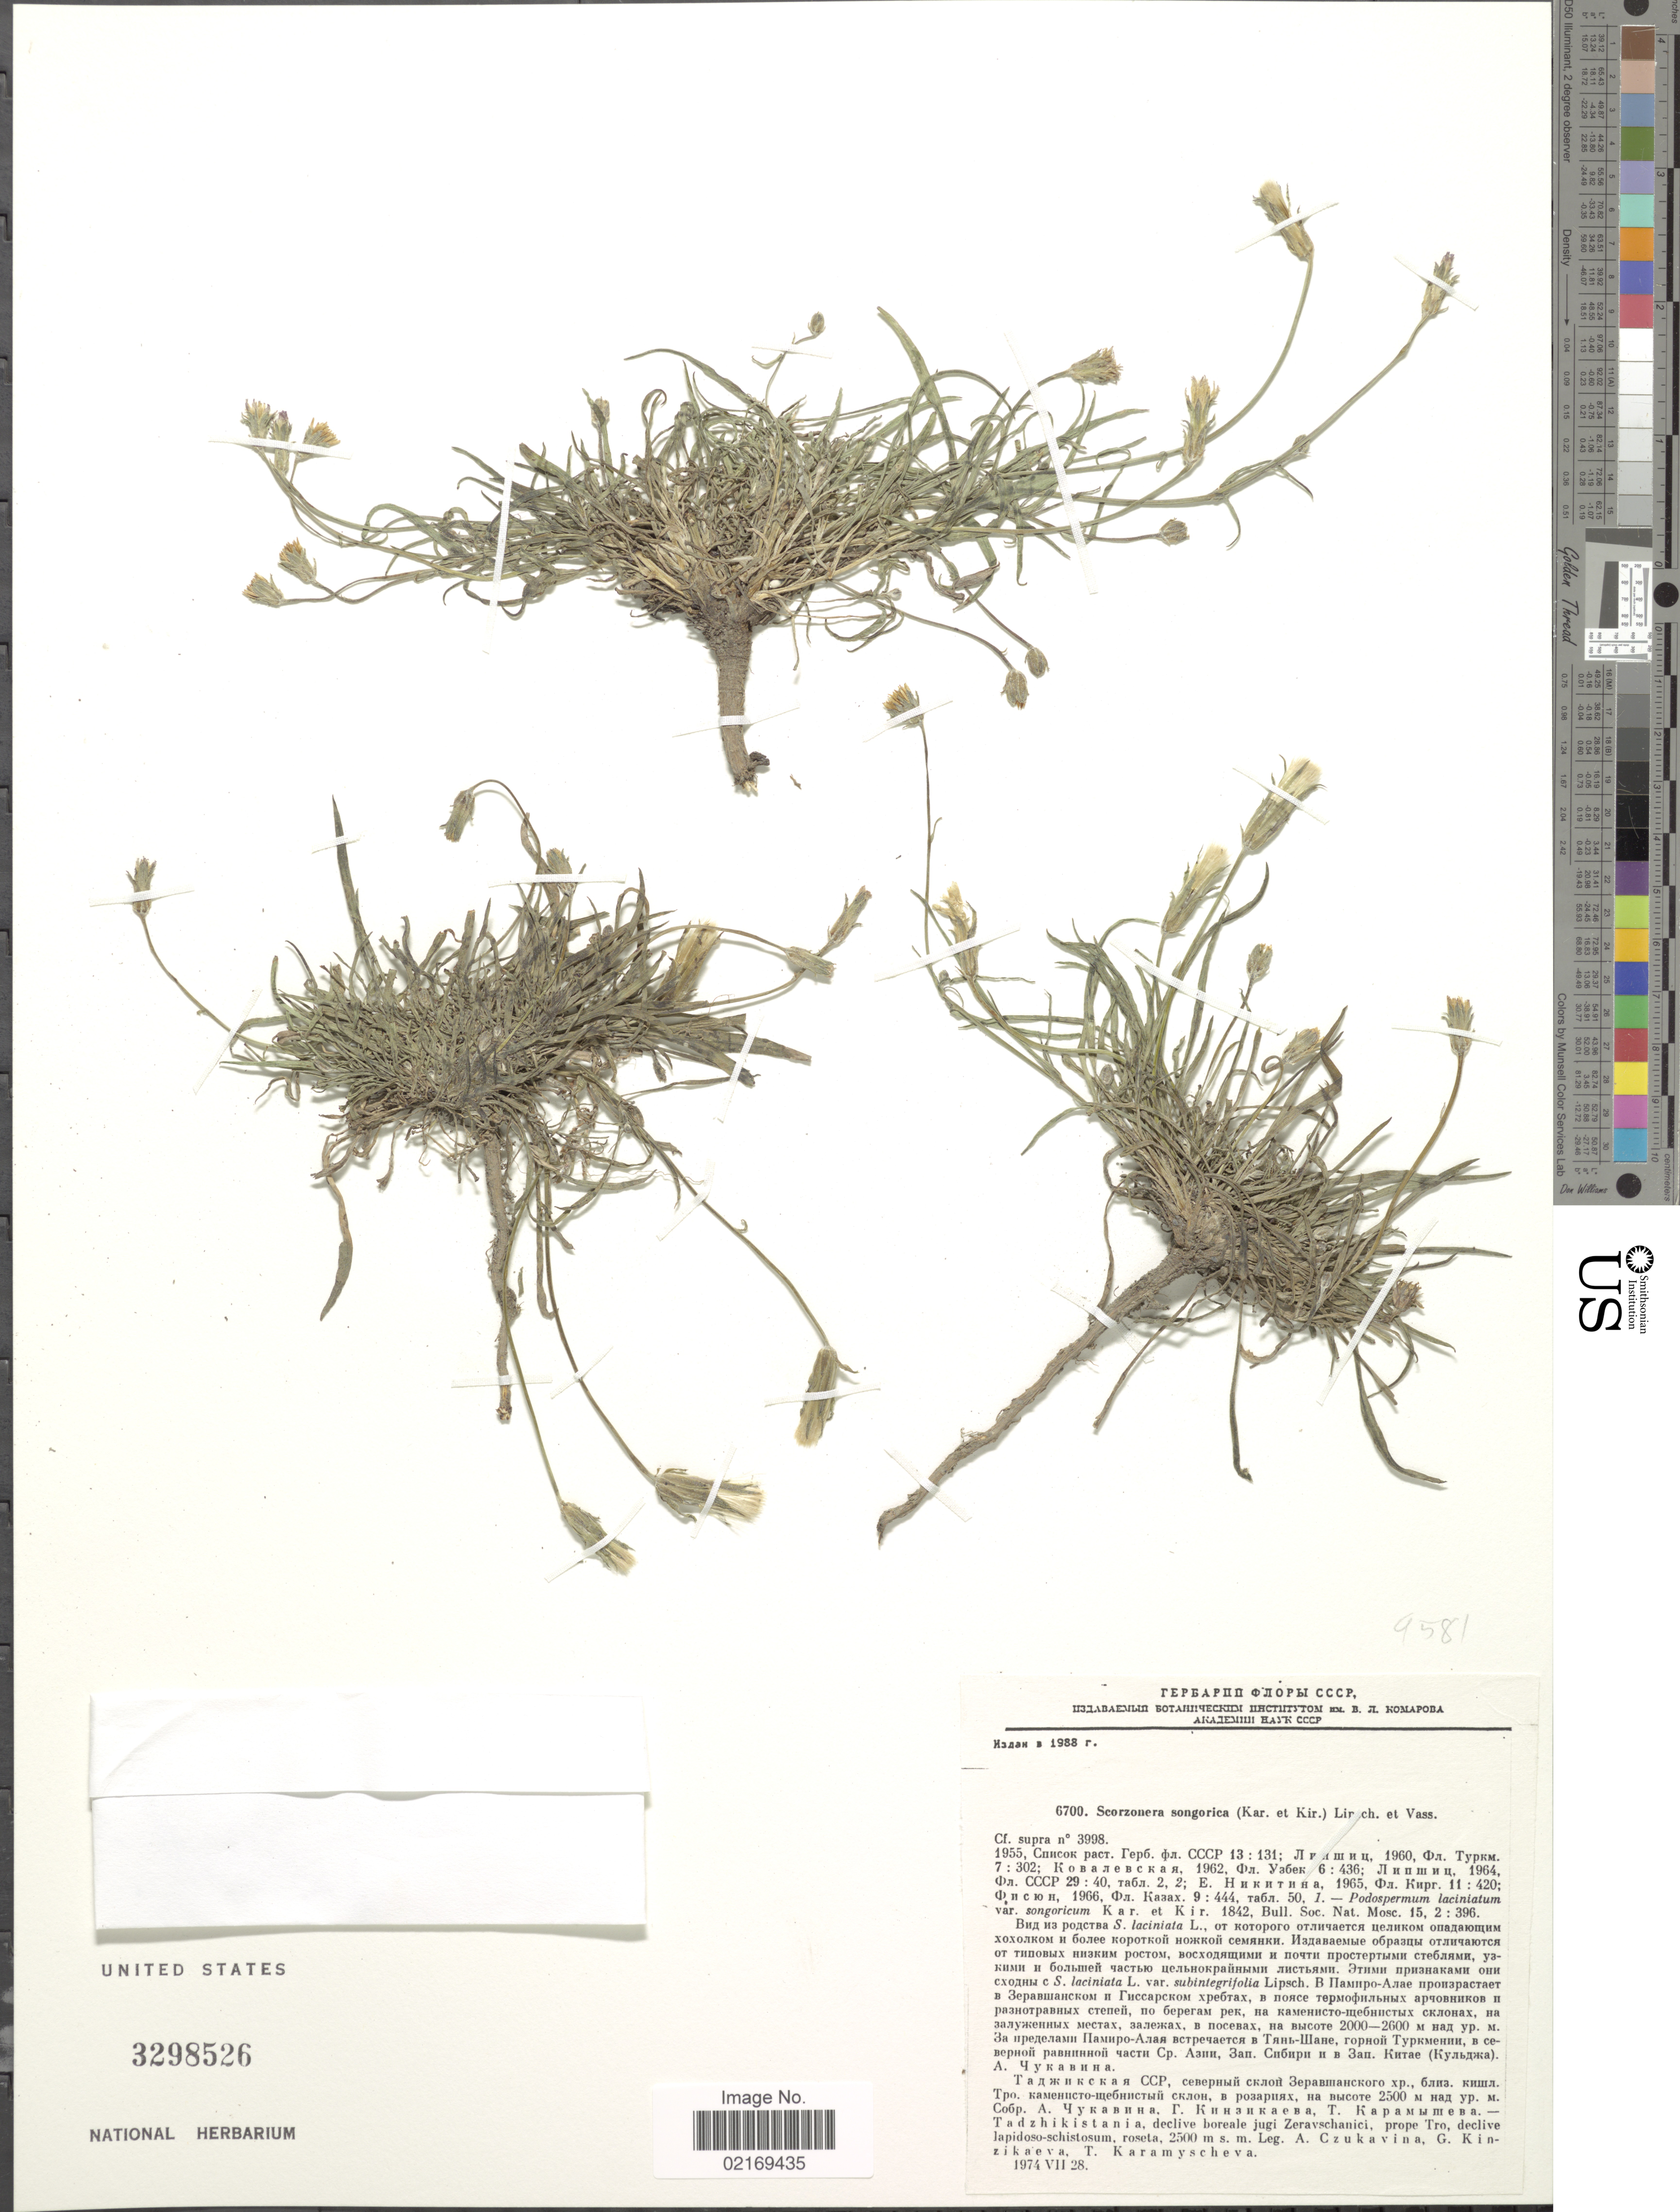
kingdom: Plantae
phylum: Tracheophyta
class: Magnoliopsida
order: Asterales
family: Asteraceae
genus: Podospermum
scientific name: Podospermum songoricum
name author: (Kar. & Kir.) Tzvelev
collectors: A. P. Czukavina, G. Kinzikaeva & T. Karamyscheva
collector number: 6700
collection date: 1974-07-28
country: Tajikistan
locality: Tadzhikistania, declive boreale jugi Zeravschanici, prope Tro, declive lapidoso-schistosum, roseto.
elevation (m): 2500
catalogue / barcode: US 3298526